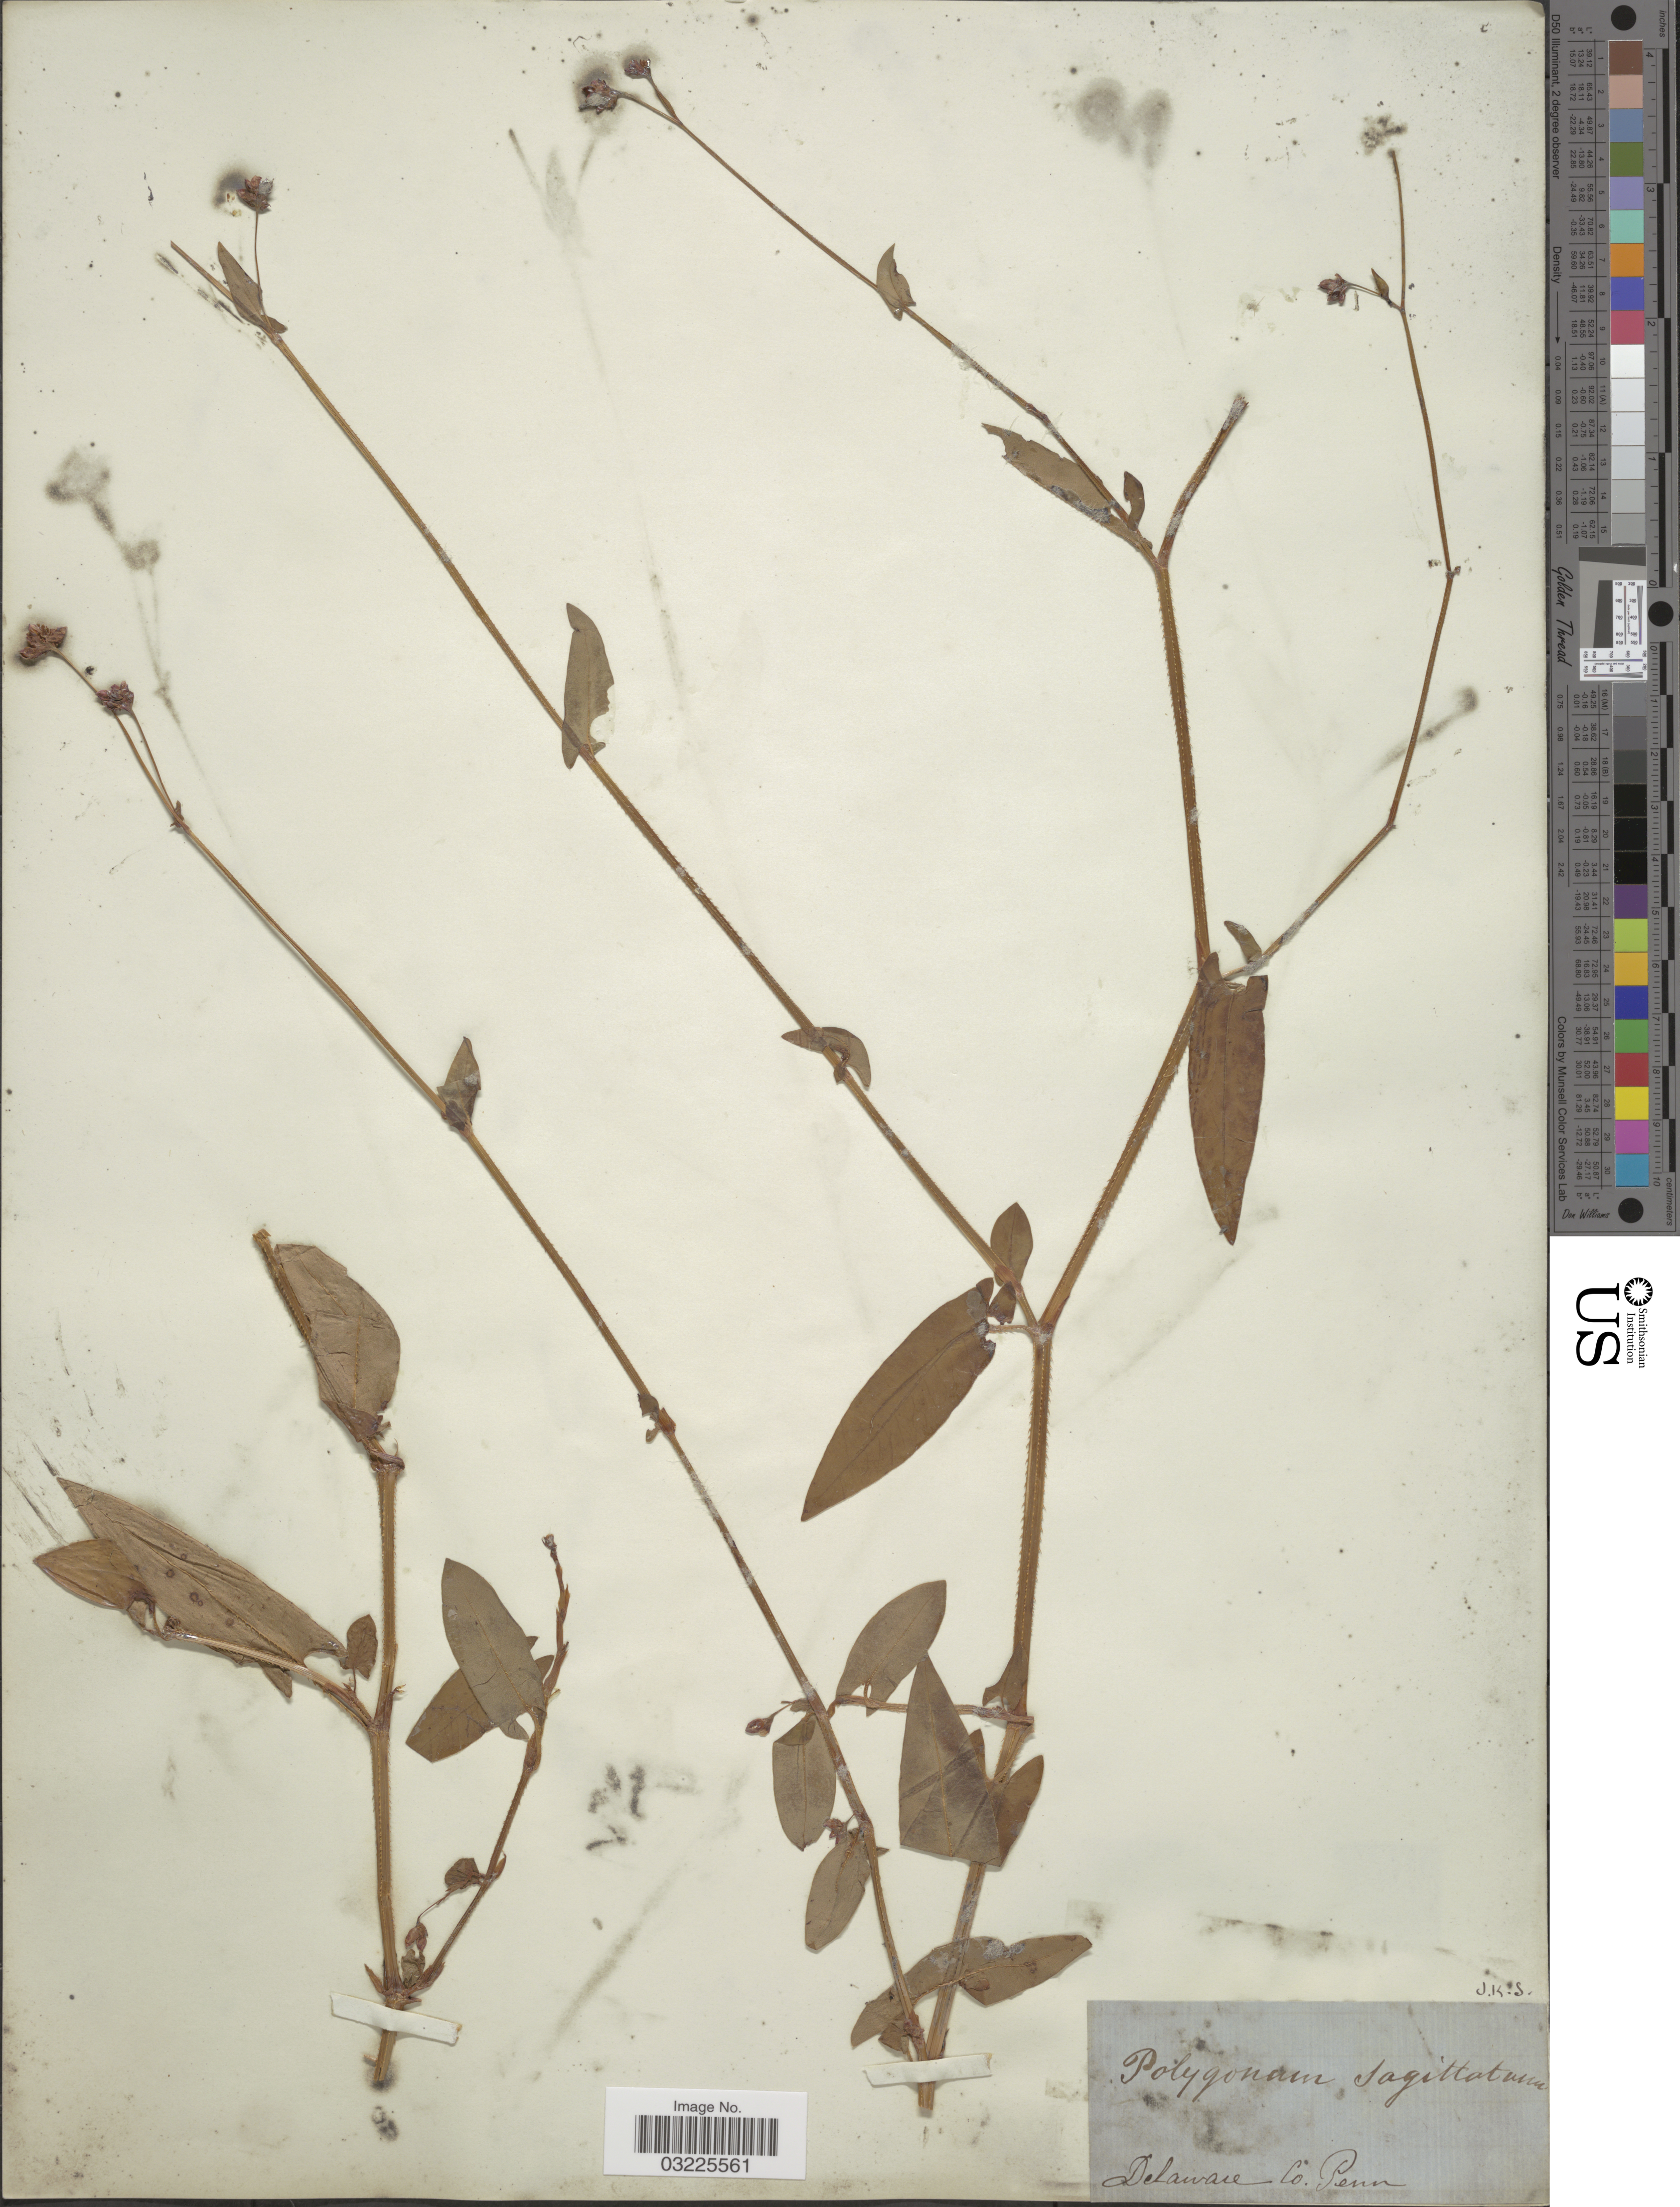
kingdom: Plantae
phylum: Tracheophyta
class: Magnoliopsida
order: Caryophyllales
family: Polygonaceae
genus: Persicaria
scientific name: Persicaria sagittata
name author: (L.) H. Gross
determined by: Atha, D. E.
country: United States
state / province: Pennsylvania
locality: Delaware Co.